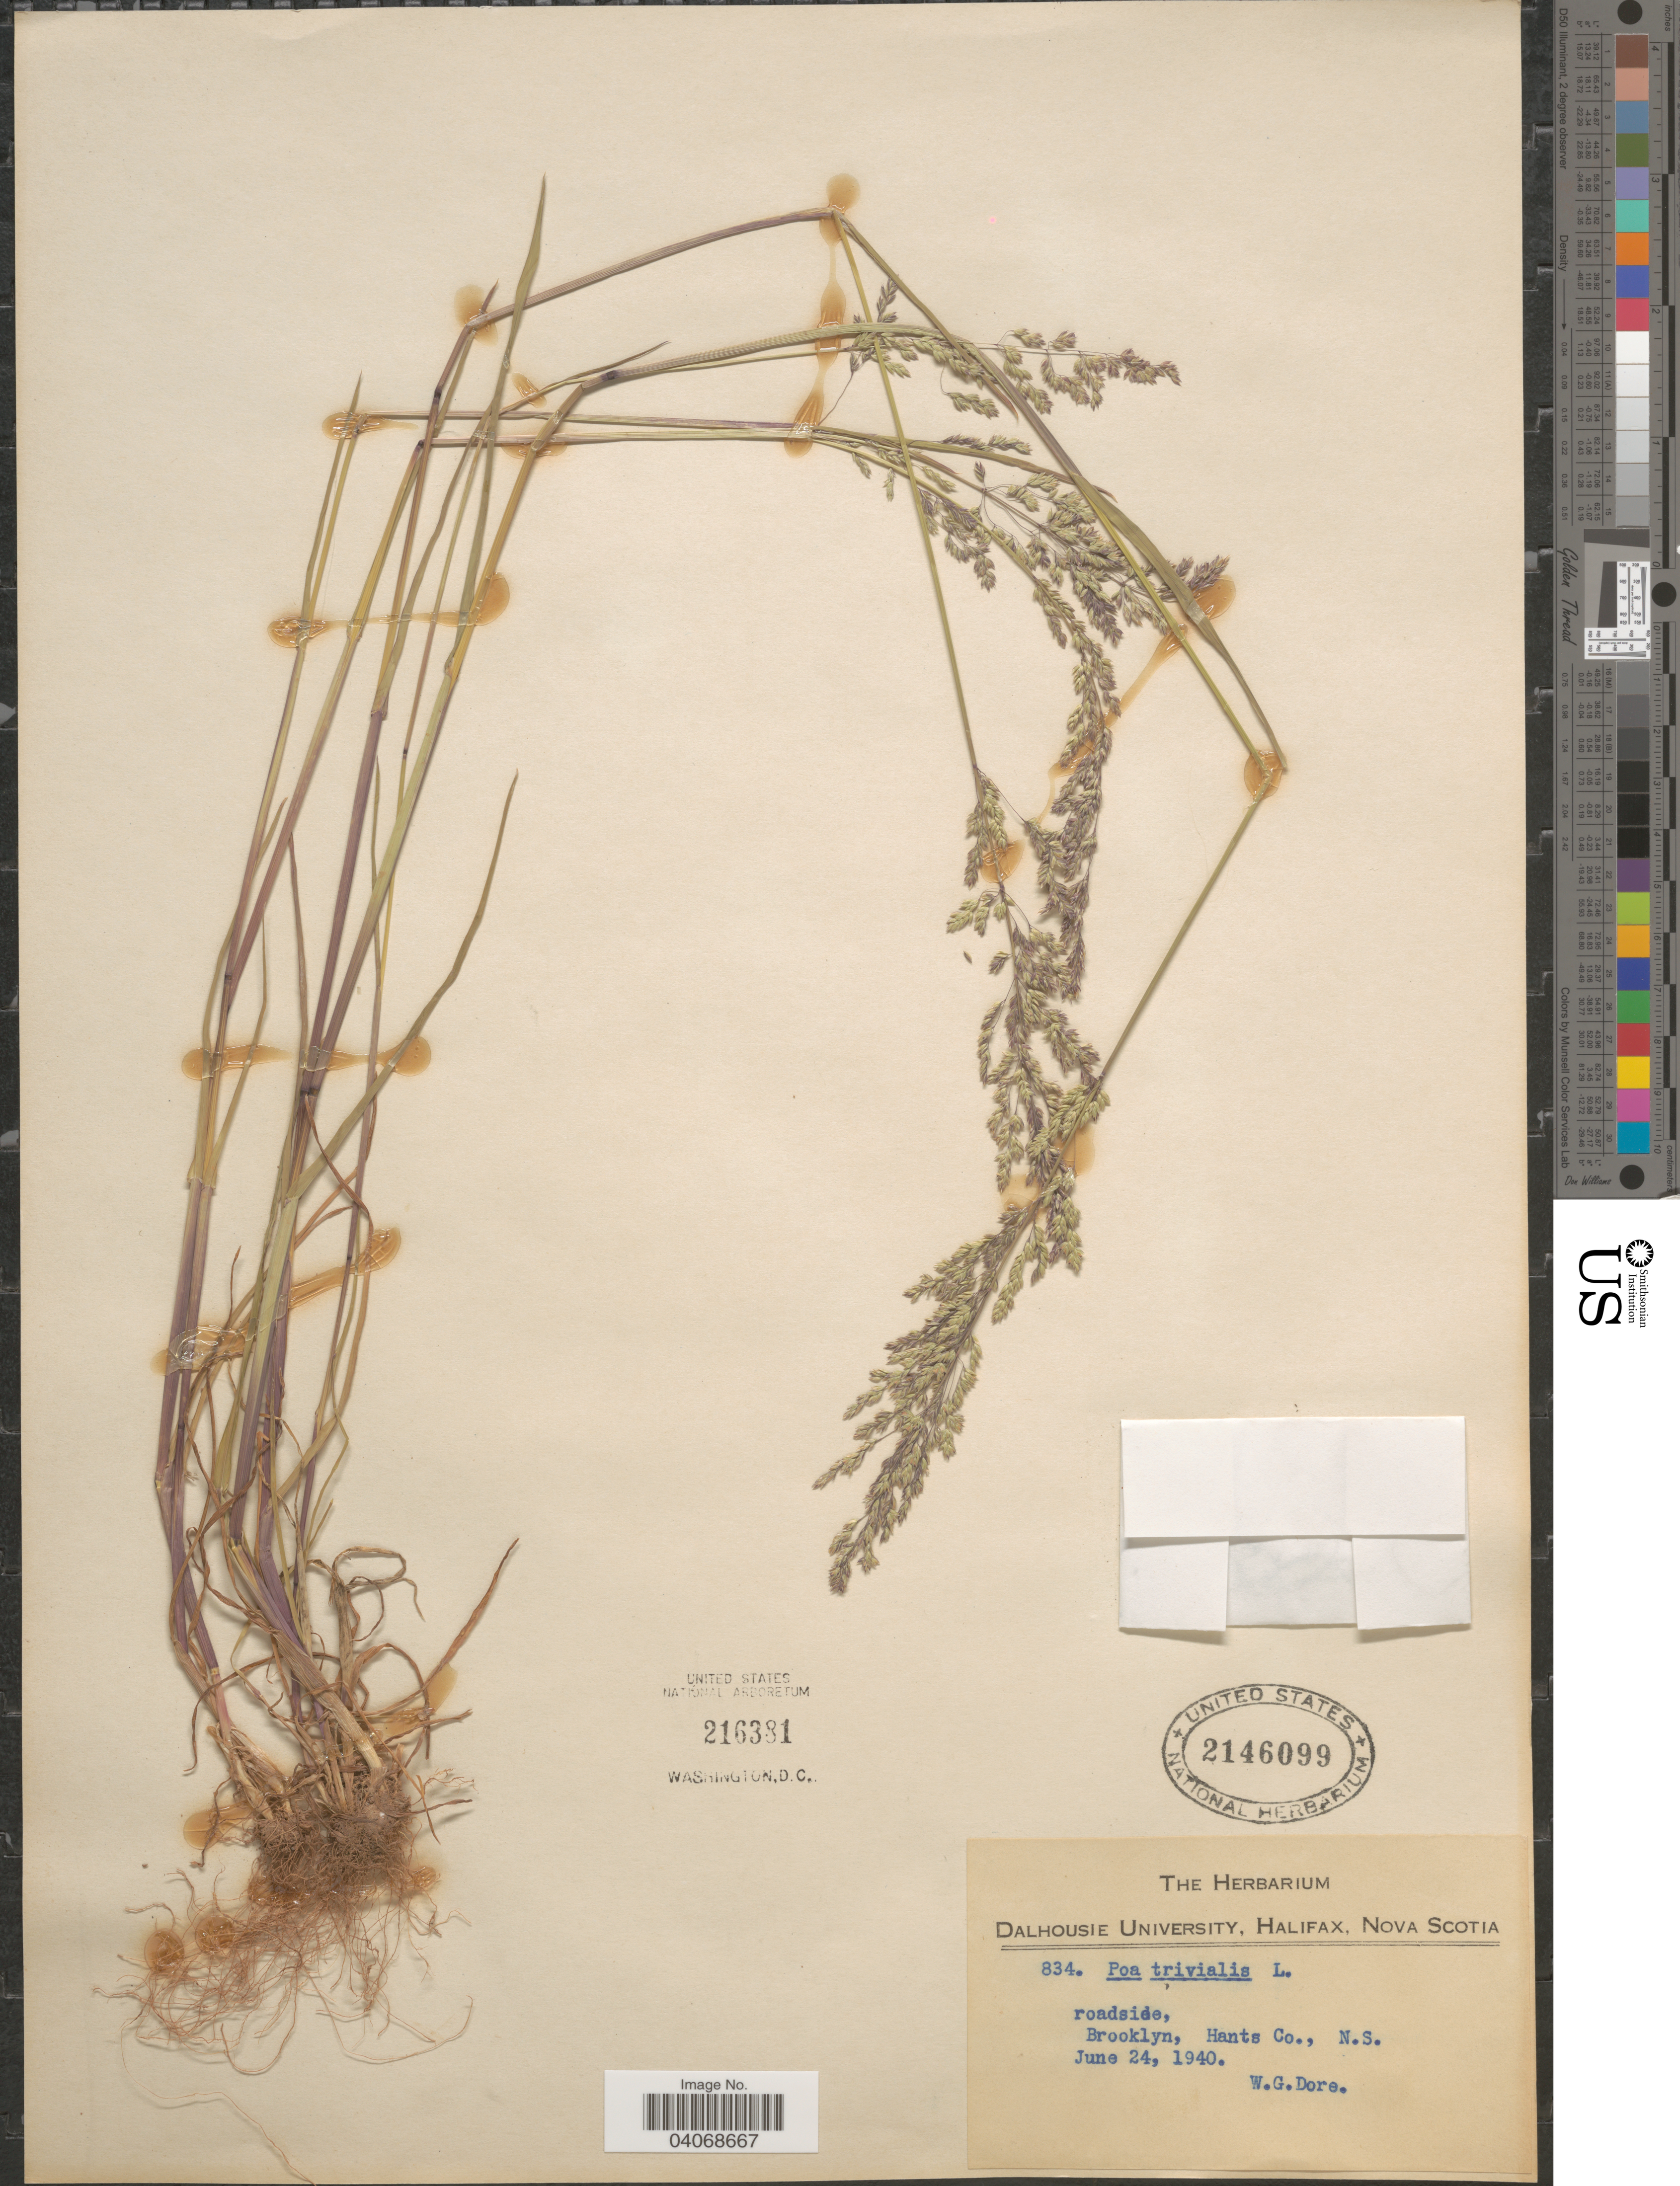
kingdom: Plantae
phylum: Tracheophyta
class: Liliopsida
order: Poales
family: Poaceae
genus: Poa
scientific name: Poa trivialis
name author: L.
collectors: W. Dore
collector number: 834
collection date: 1940-06-24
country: Canada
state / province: Nova Scotia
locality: Roadside, Brooklyn, Hants Co.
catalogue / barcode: US 2146099